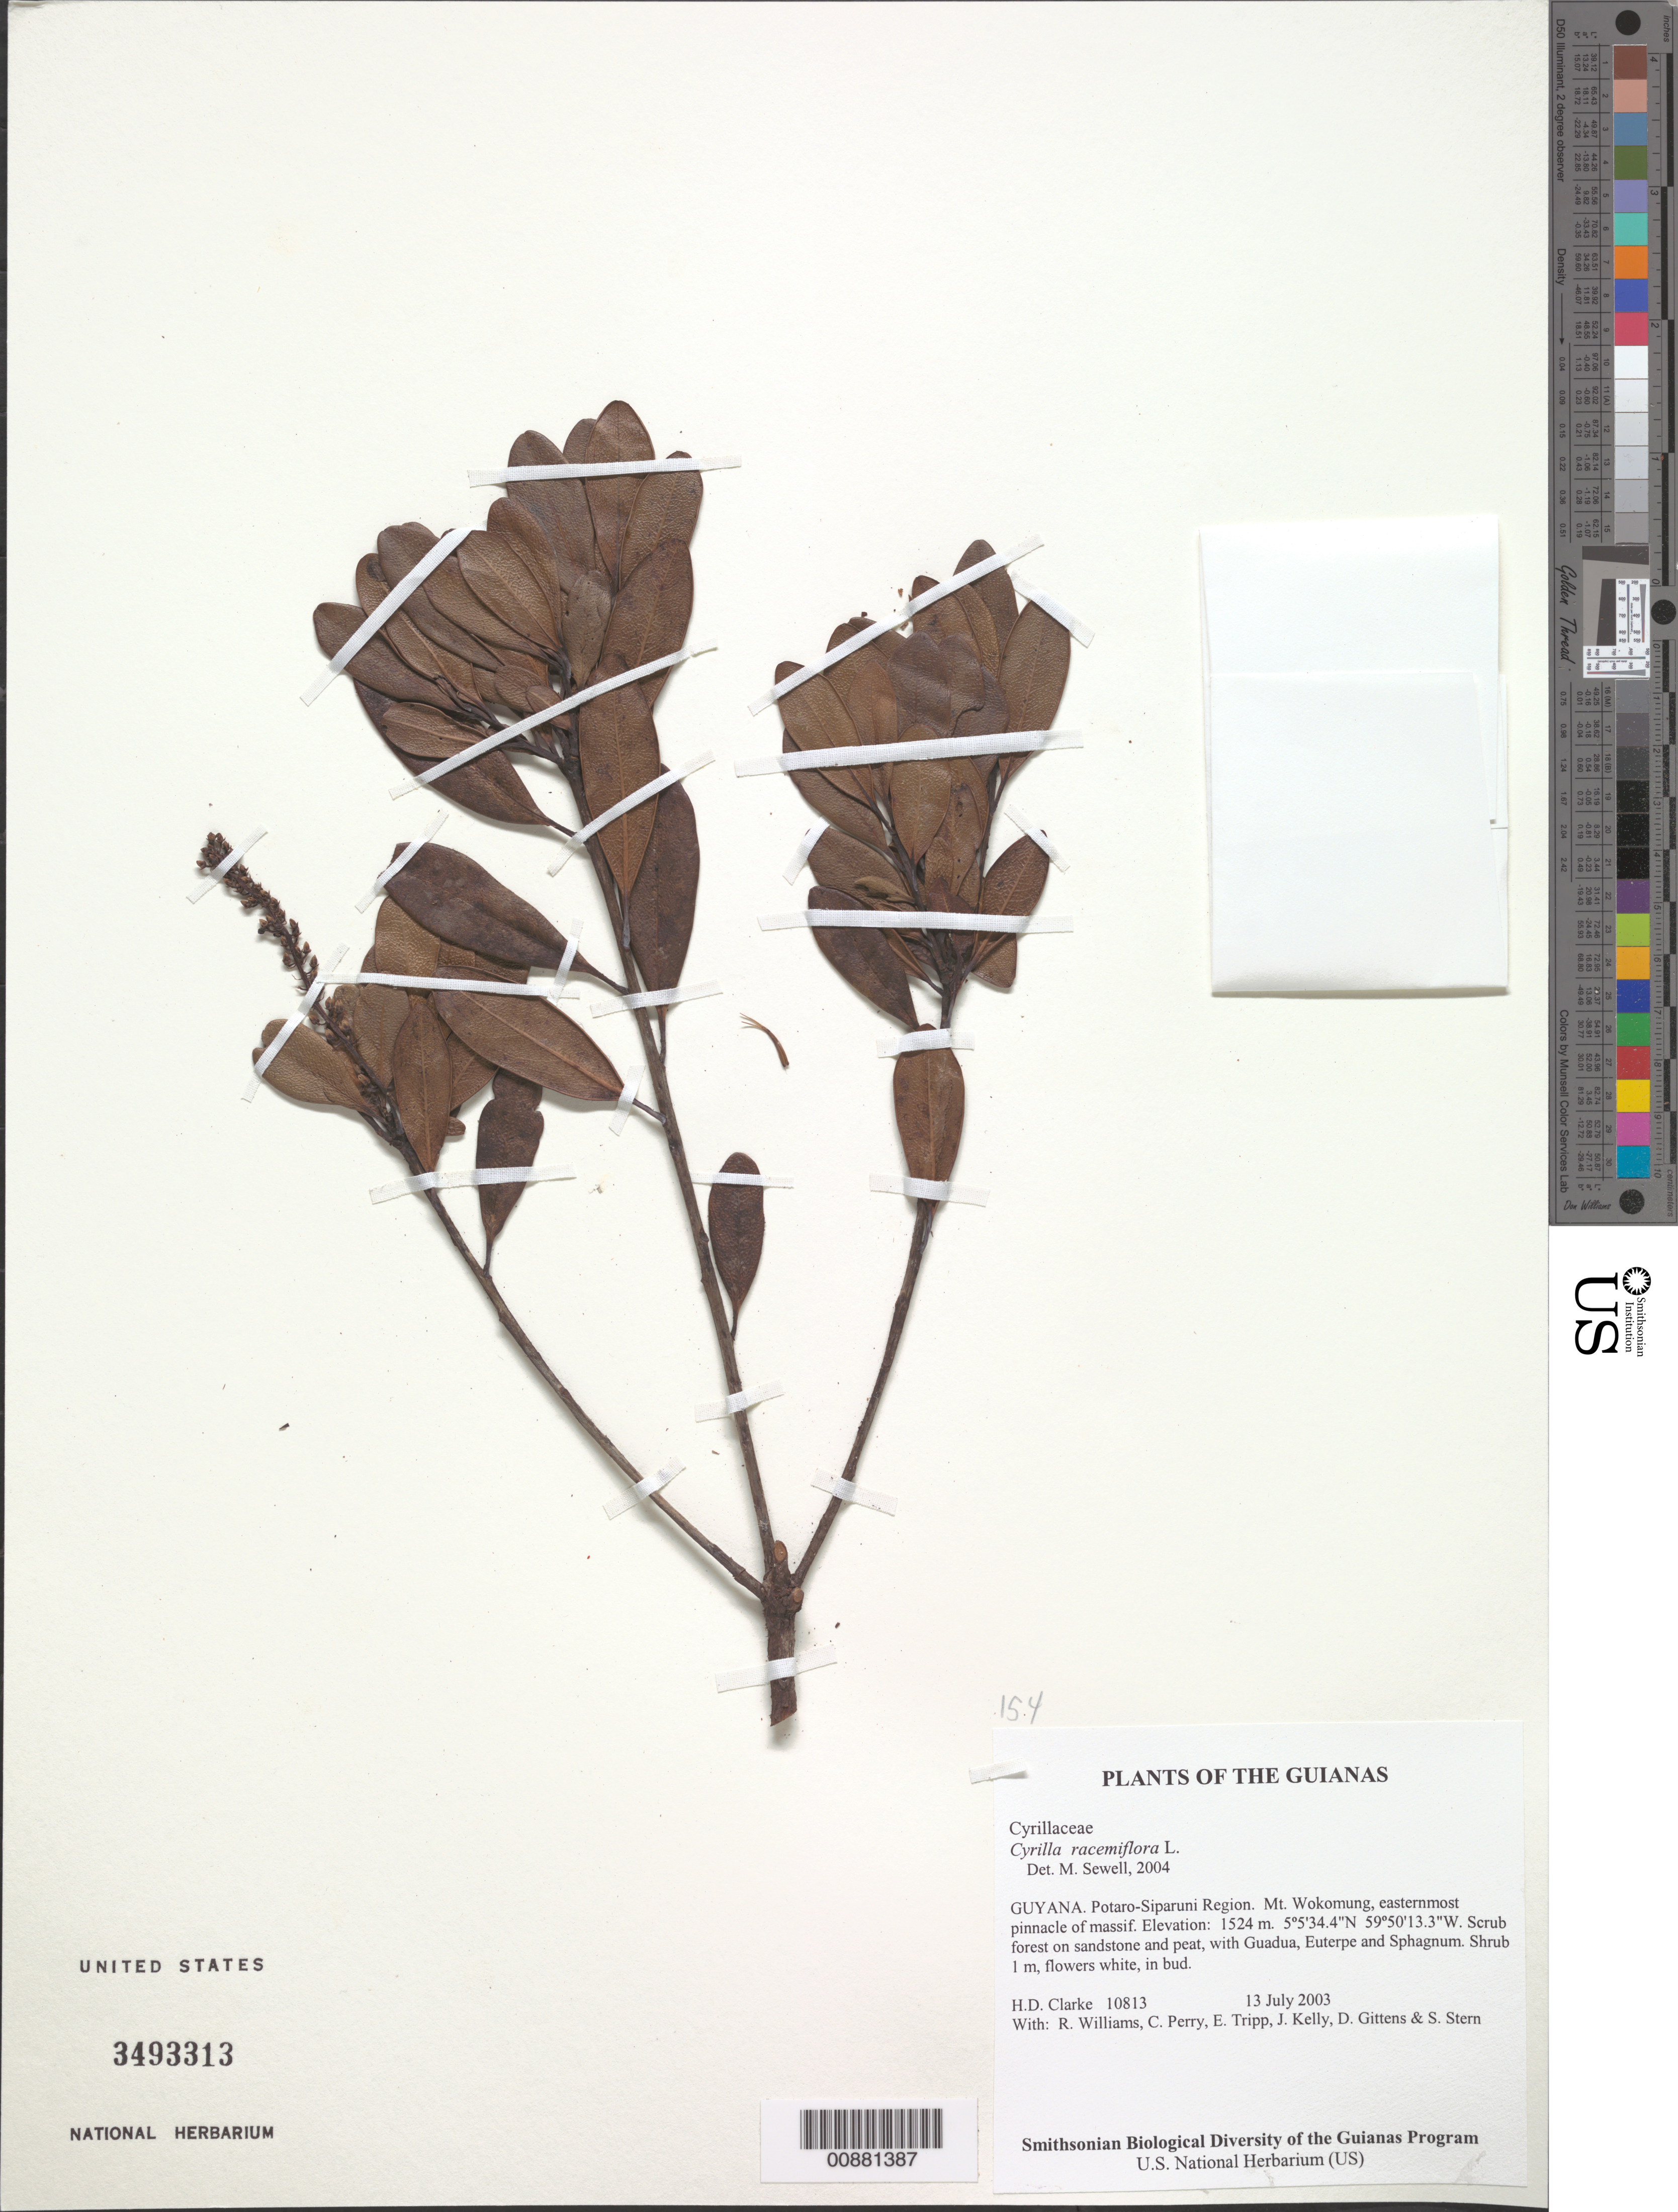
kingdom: Plantae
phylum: Tracheophyta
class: Magnoliopsida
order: Ericales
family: Cyrillaceae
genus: Cyrilla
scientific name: Cyrilla racemiflora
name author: L.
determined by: Sewell, M.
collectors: H. D. Clarke, R. Williams, C. Perry, E. Tripp, J. Kelly, D. Gittens & S. R. Stern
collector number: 10813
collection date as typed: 13 July 2003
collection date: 2003-07-13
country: Guyana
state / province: Potaro-Siparuni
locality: Mt. Wokomung, easternmost pinnacle of massif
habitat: Scrub forest on sandstone and peat, with Guadua, Euterpe and Sphagnum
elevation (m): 1524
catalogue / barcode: US 3493313